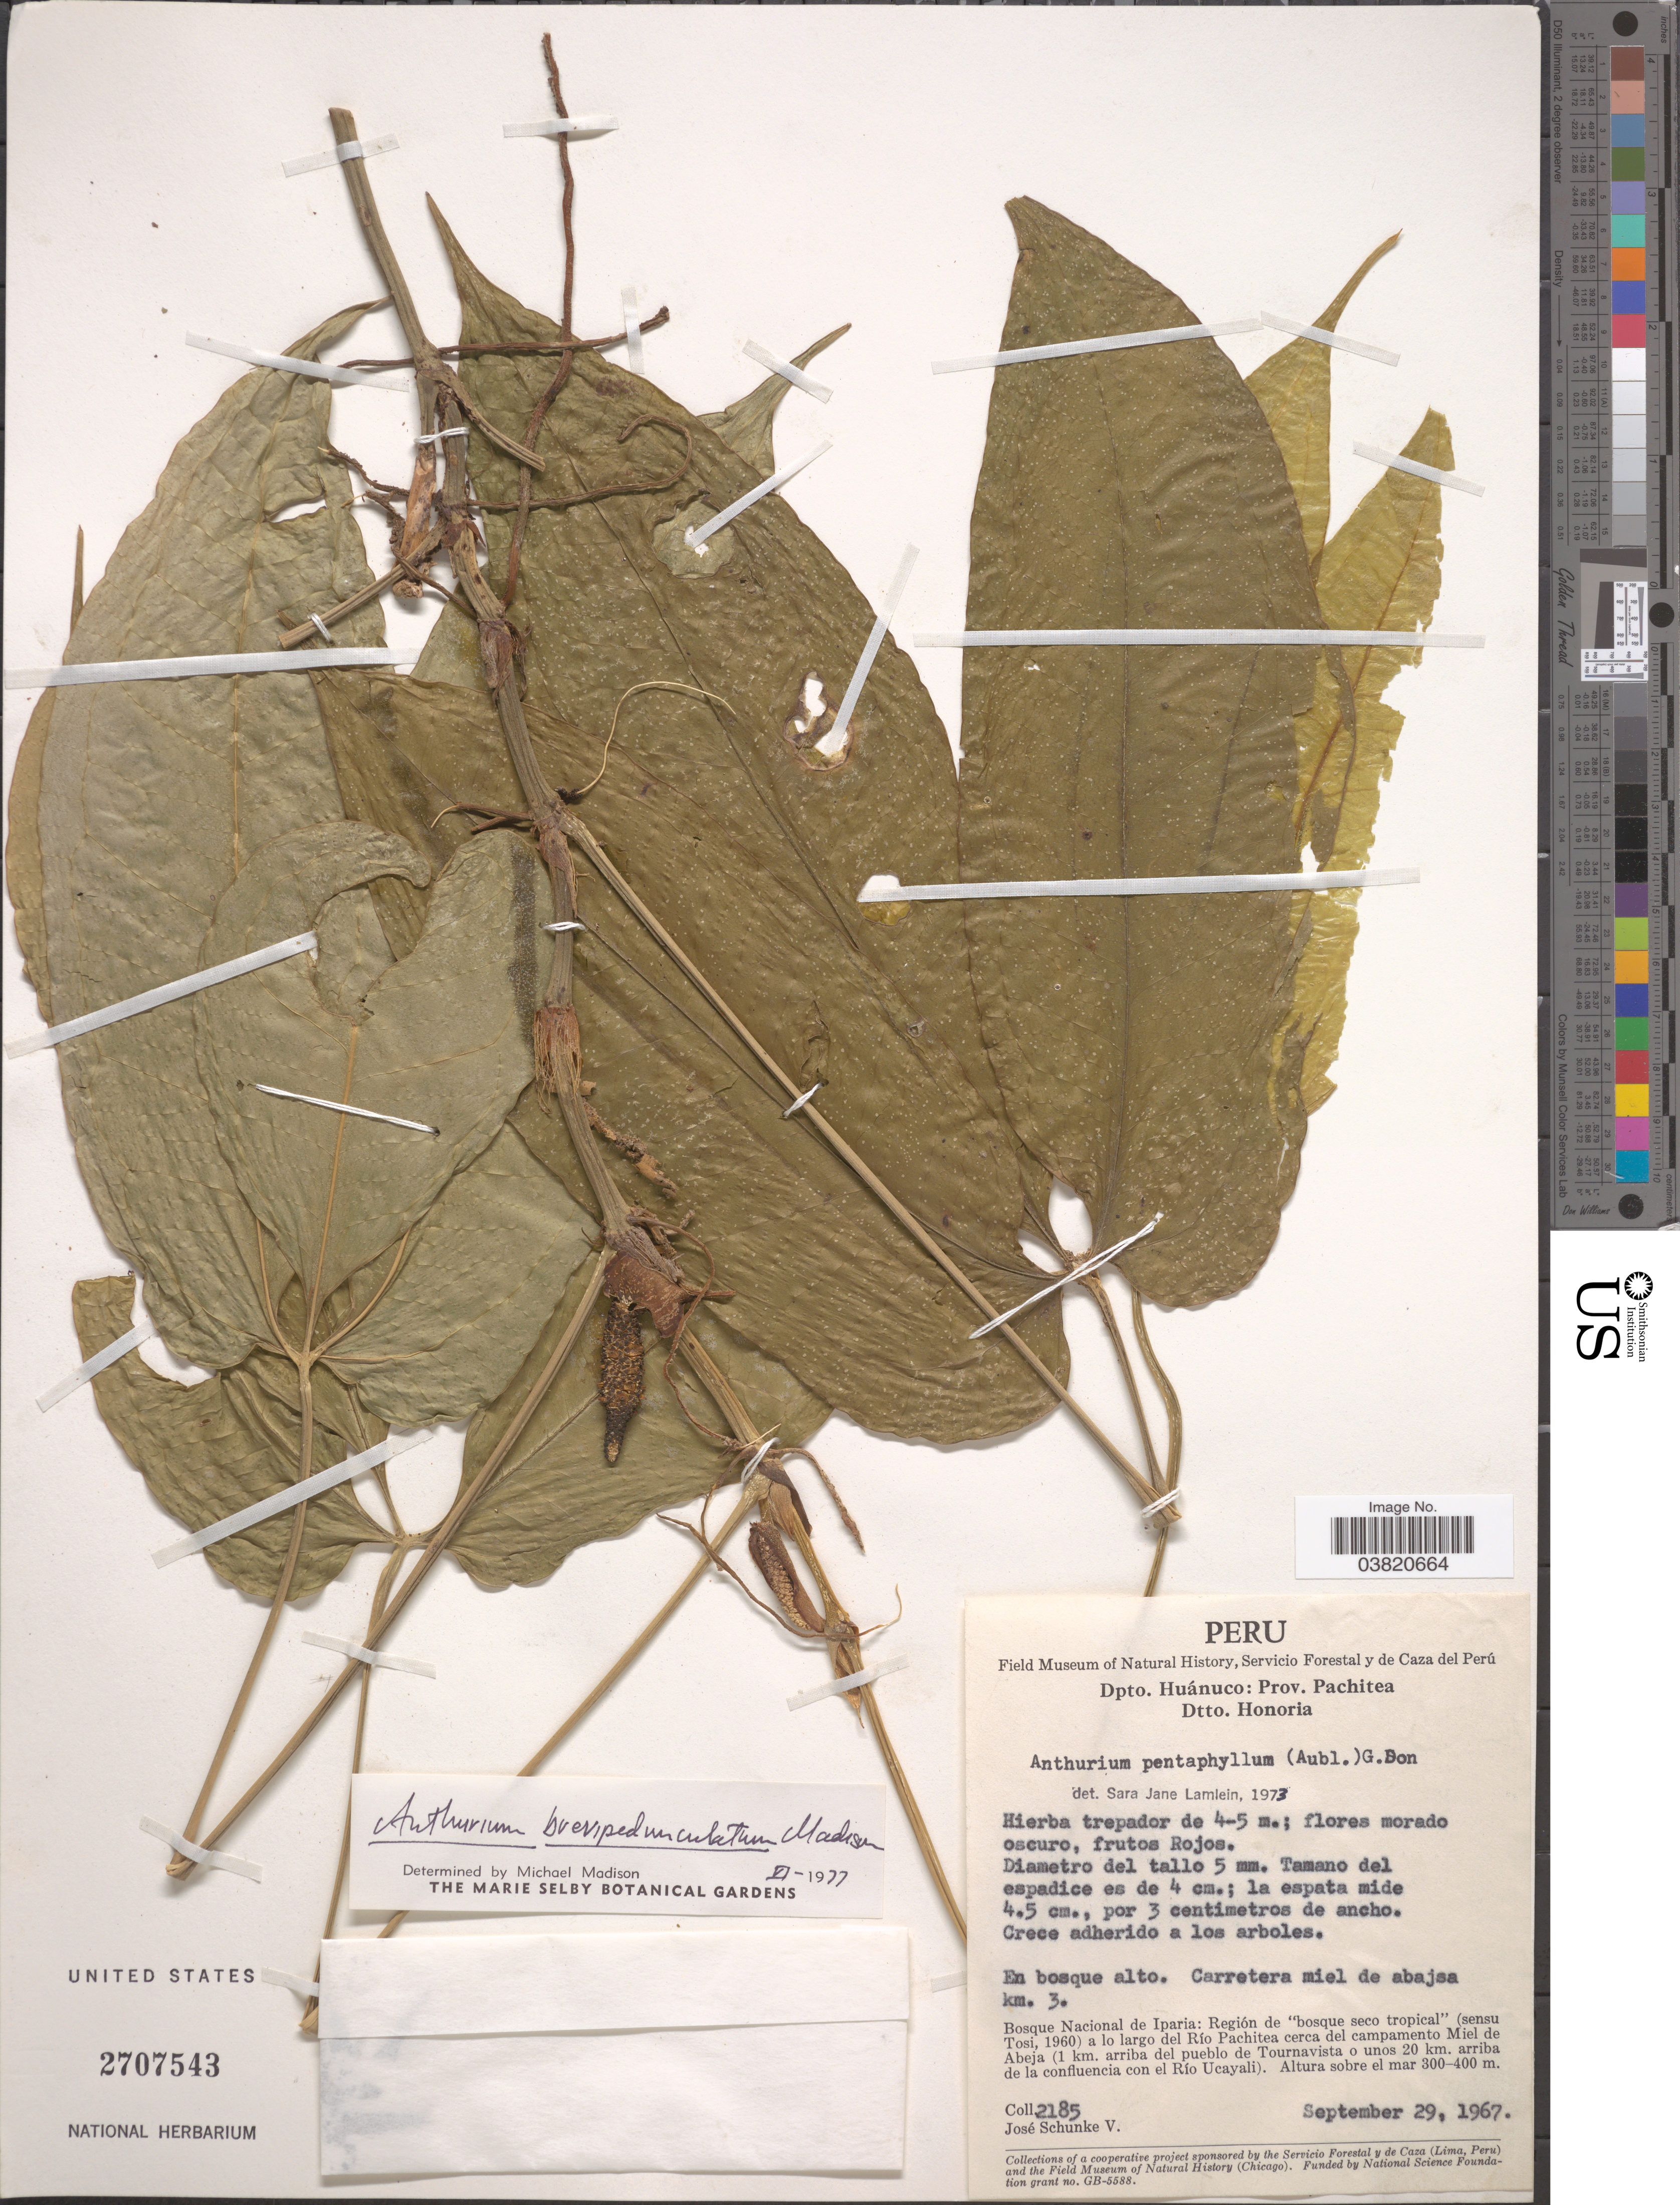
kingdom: Plantae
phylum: Tracheophyta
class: Liliopsida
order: Alismatales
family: Araceae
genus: Anthurium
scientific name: Anthurium brevipedunculatum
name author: Madison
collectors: J. Schunke Vigo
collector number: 2185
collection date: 1967-09-29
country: Peru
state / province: Huánuco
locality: Dpto. Huánuco: Prov. Pachitea. Dtto. Honoria. Carretera miel de abajsa km. 3. Bosque Nacional de Iparia: Región de "bosque seco tropical" (sensu Tosi, 1960) a lo largo del Río Pachitea cerca del campamento Miel de Abeja (1 km. arriba del pueblo de Tournavista o unos 20 km. arriba de la confluencia con el Río Ucayali).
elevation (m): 300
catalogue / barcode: US 2707543